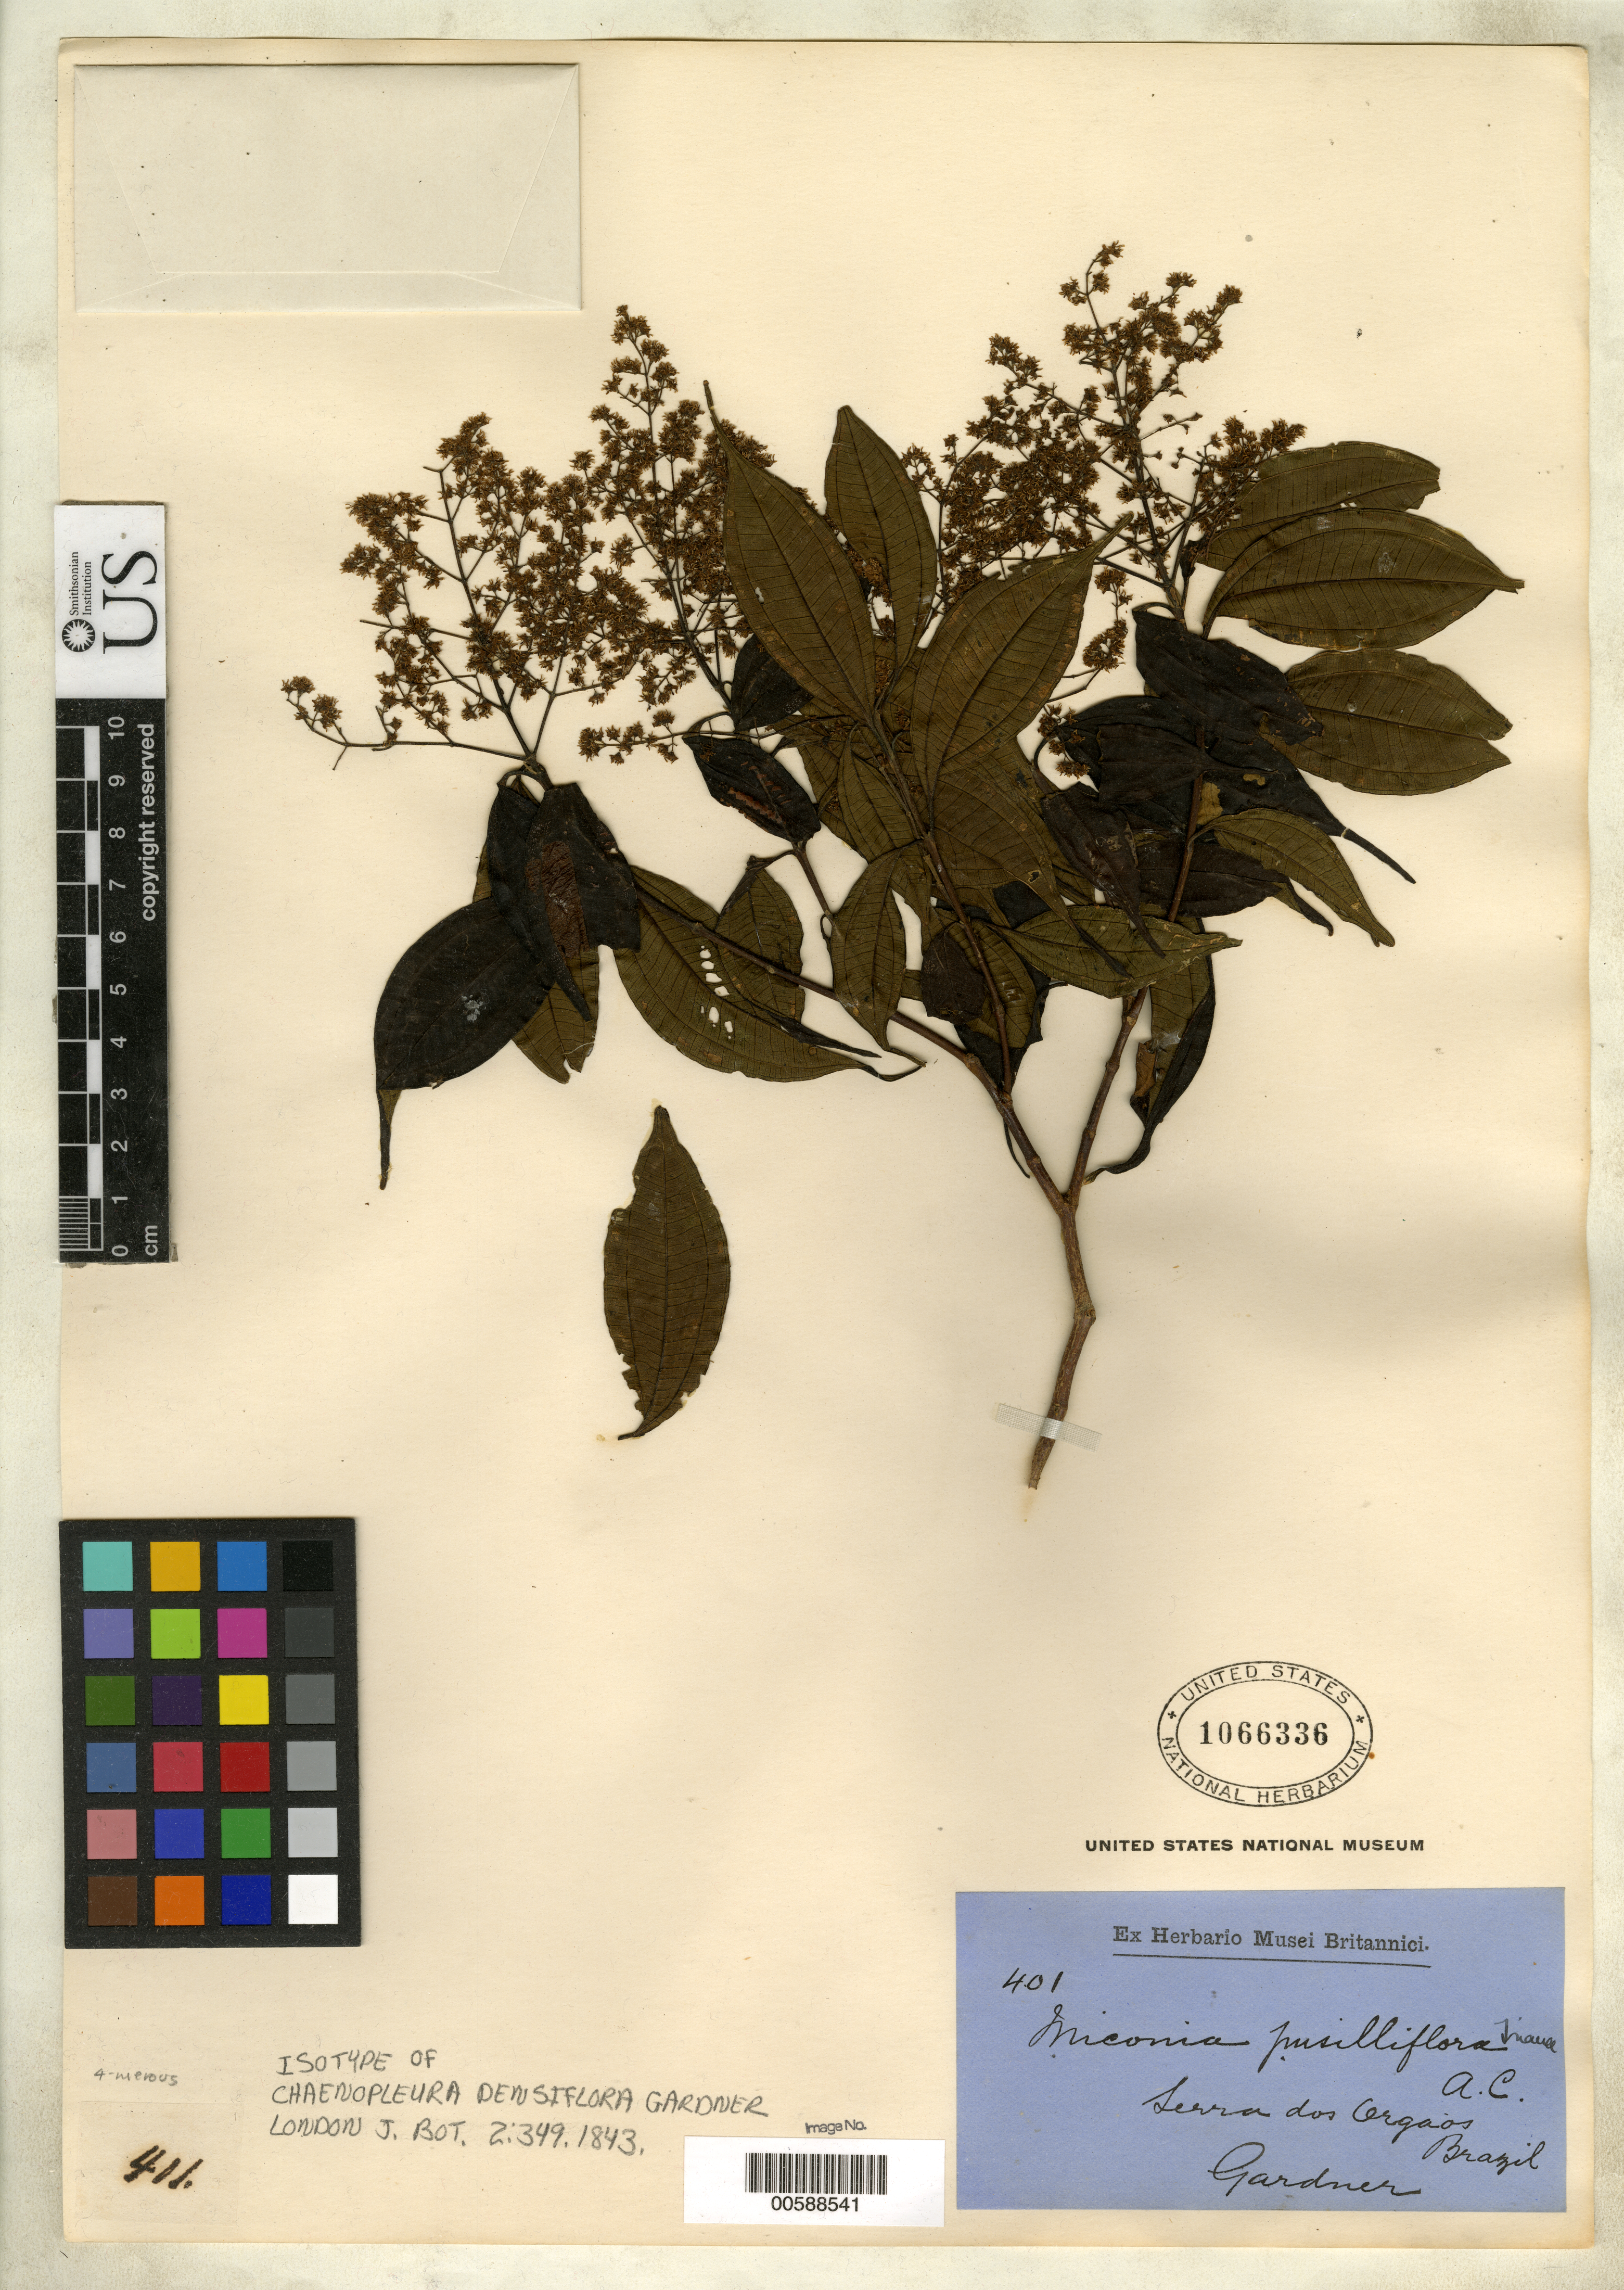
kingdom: Plantae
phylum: Tracheophyta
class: Magnoliopsida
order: Myrtales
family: Melastomataceae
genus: Chaenopleura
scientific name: Chaenopleura densiflora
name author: Gardner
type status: Isotype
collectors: G. Gardner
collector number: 401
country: Brazil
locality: Serra dos Orgaos.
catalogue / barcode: US 1066336